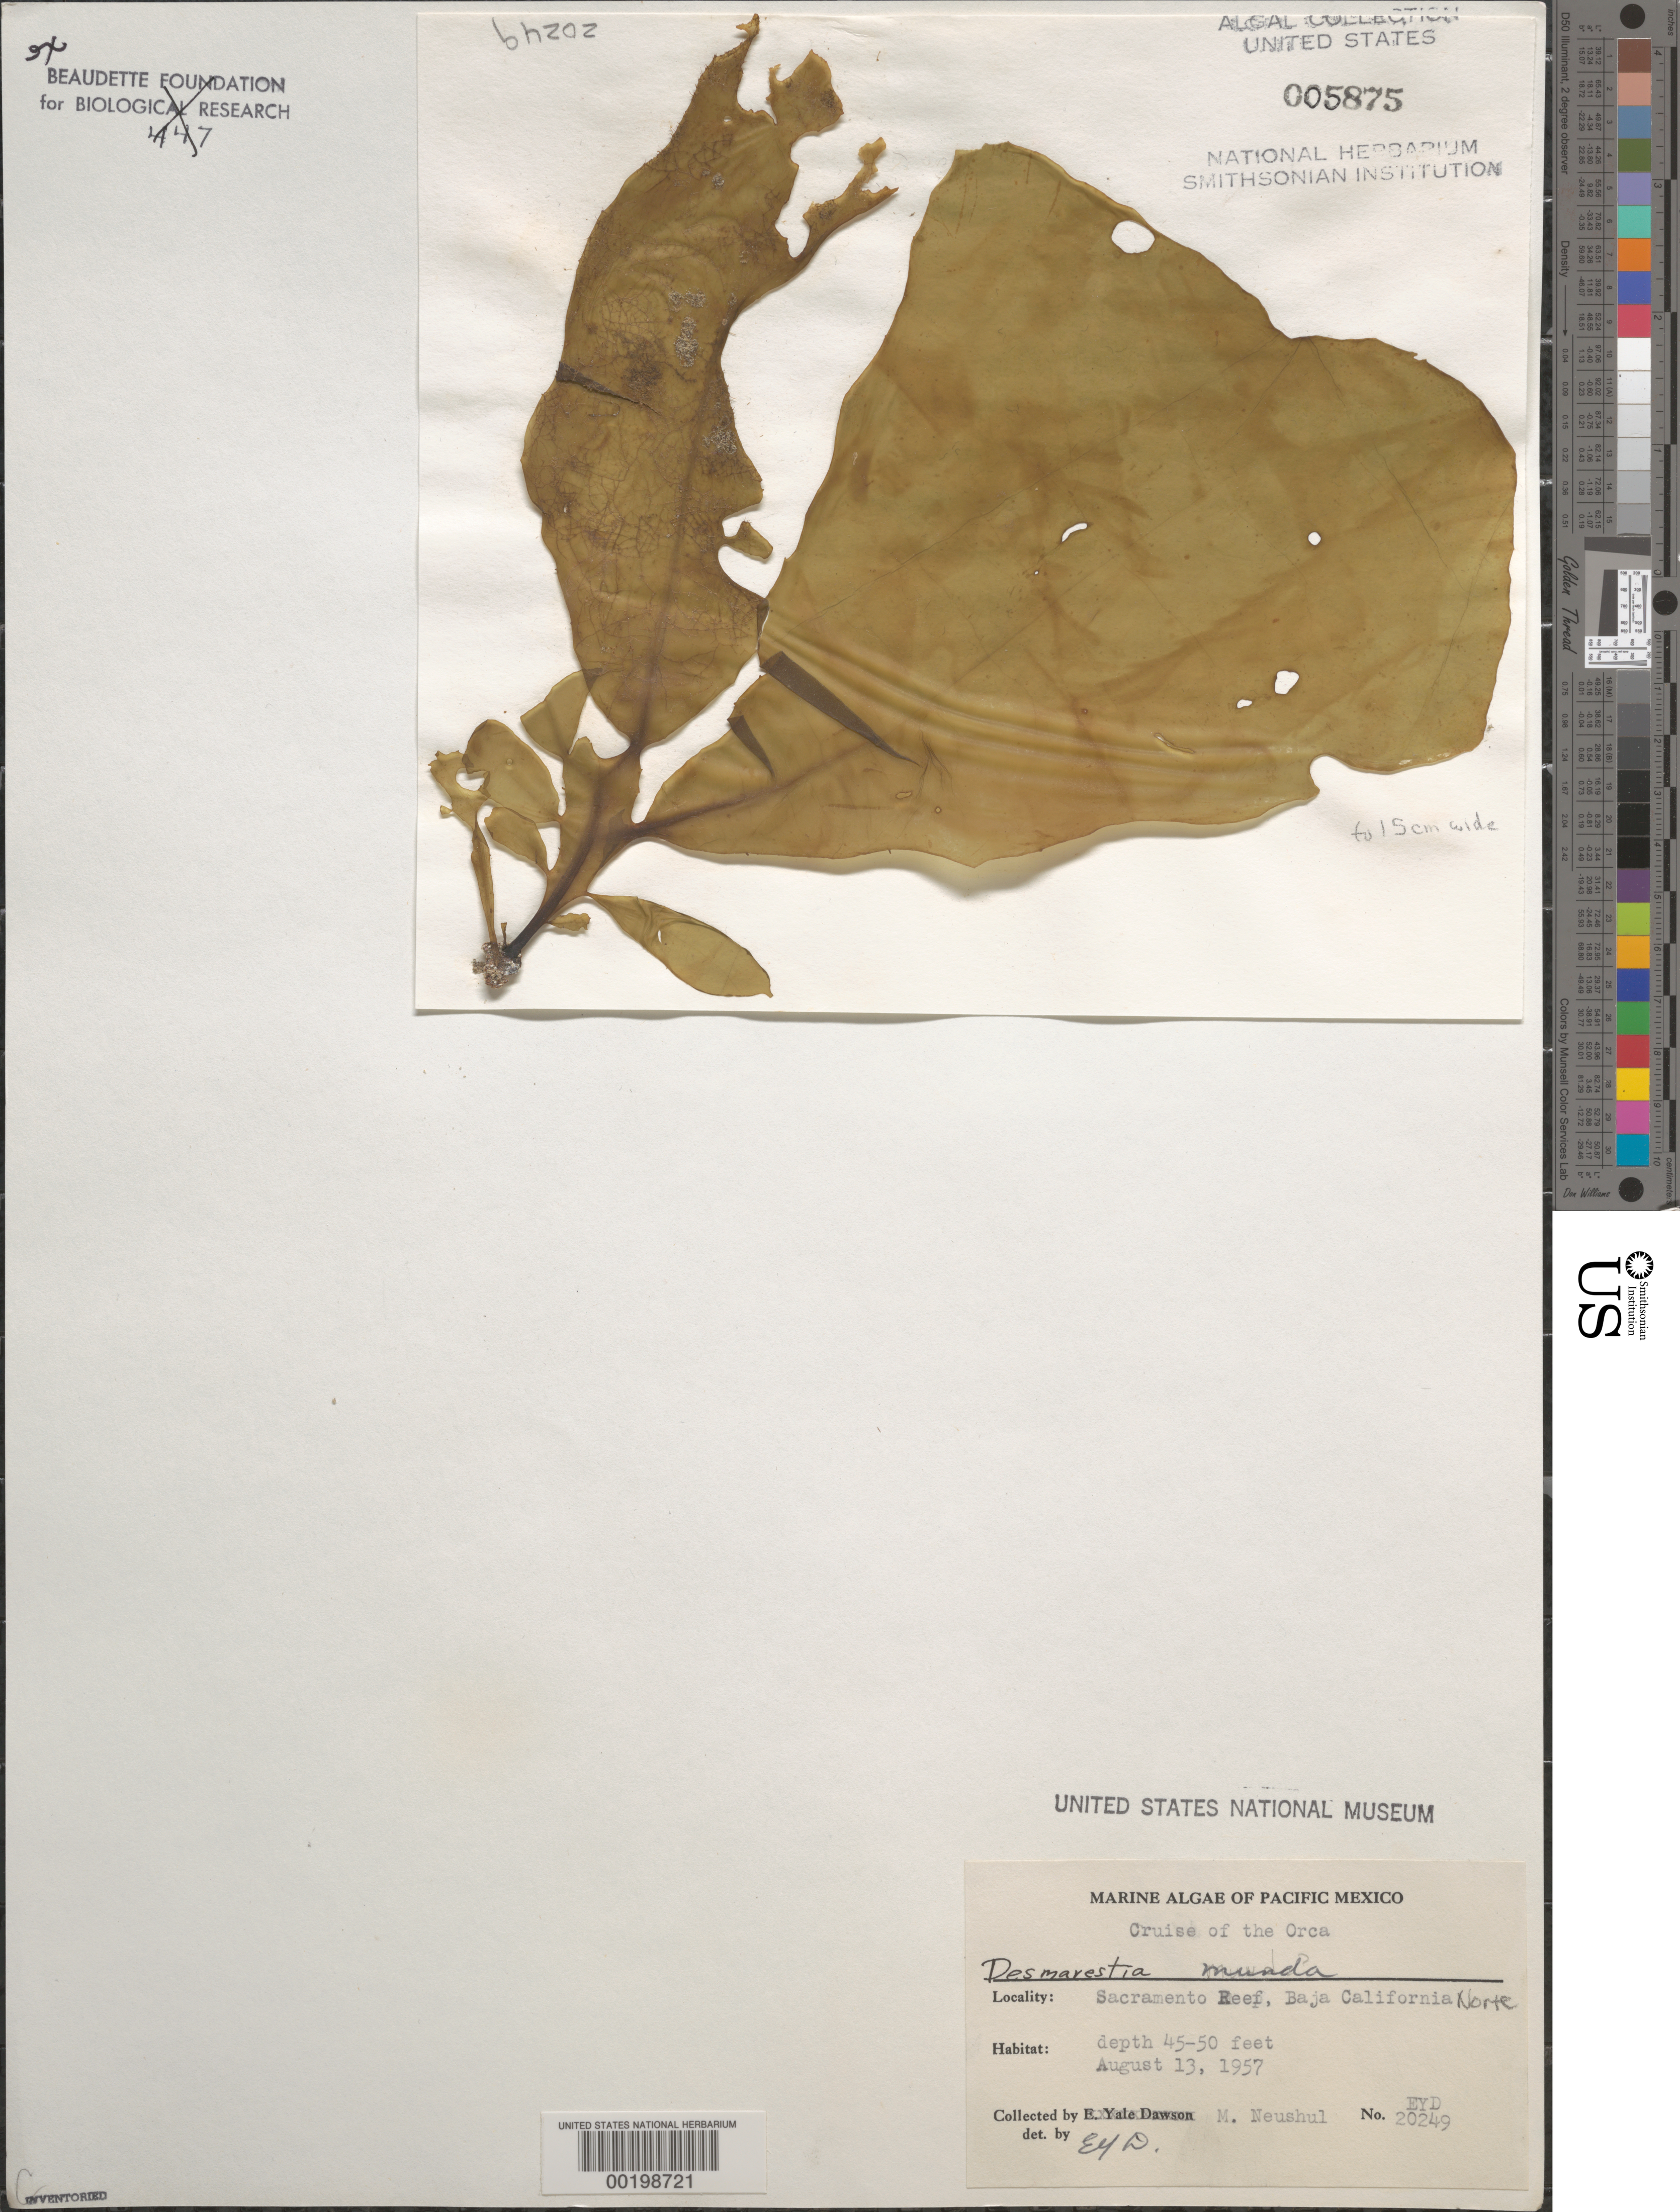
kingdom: Chromista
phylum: Ochrophyta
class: Phaeophyceae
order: Desmarestiales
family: Desmarestiaceae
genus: Desmarestia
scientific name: Desmarestia munda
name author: Setch. & N.L. Gardner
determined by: Dawson, E. Y.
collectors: M. Neushul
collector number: EYD 20249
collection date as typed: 13 Aug 1957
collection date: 1957-08-13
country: Mexico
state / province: Baja California Norte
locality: Sacramento Reef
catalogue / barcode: US 5875